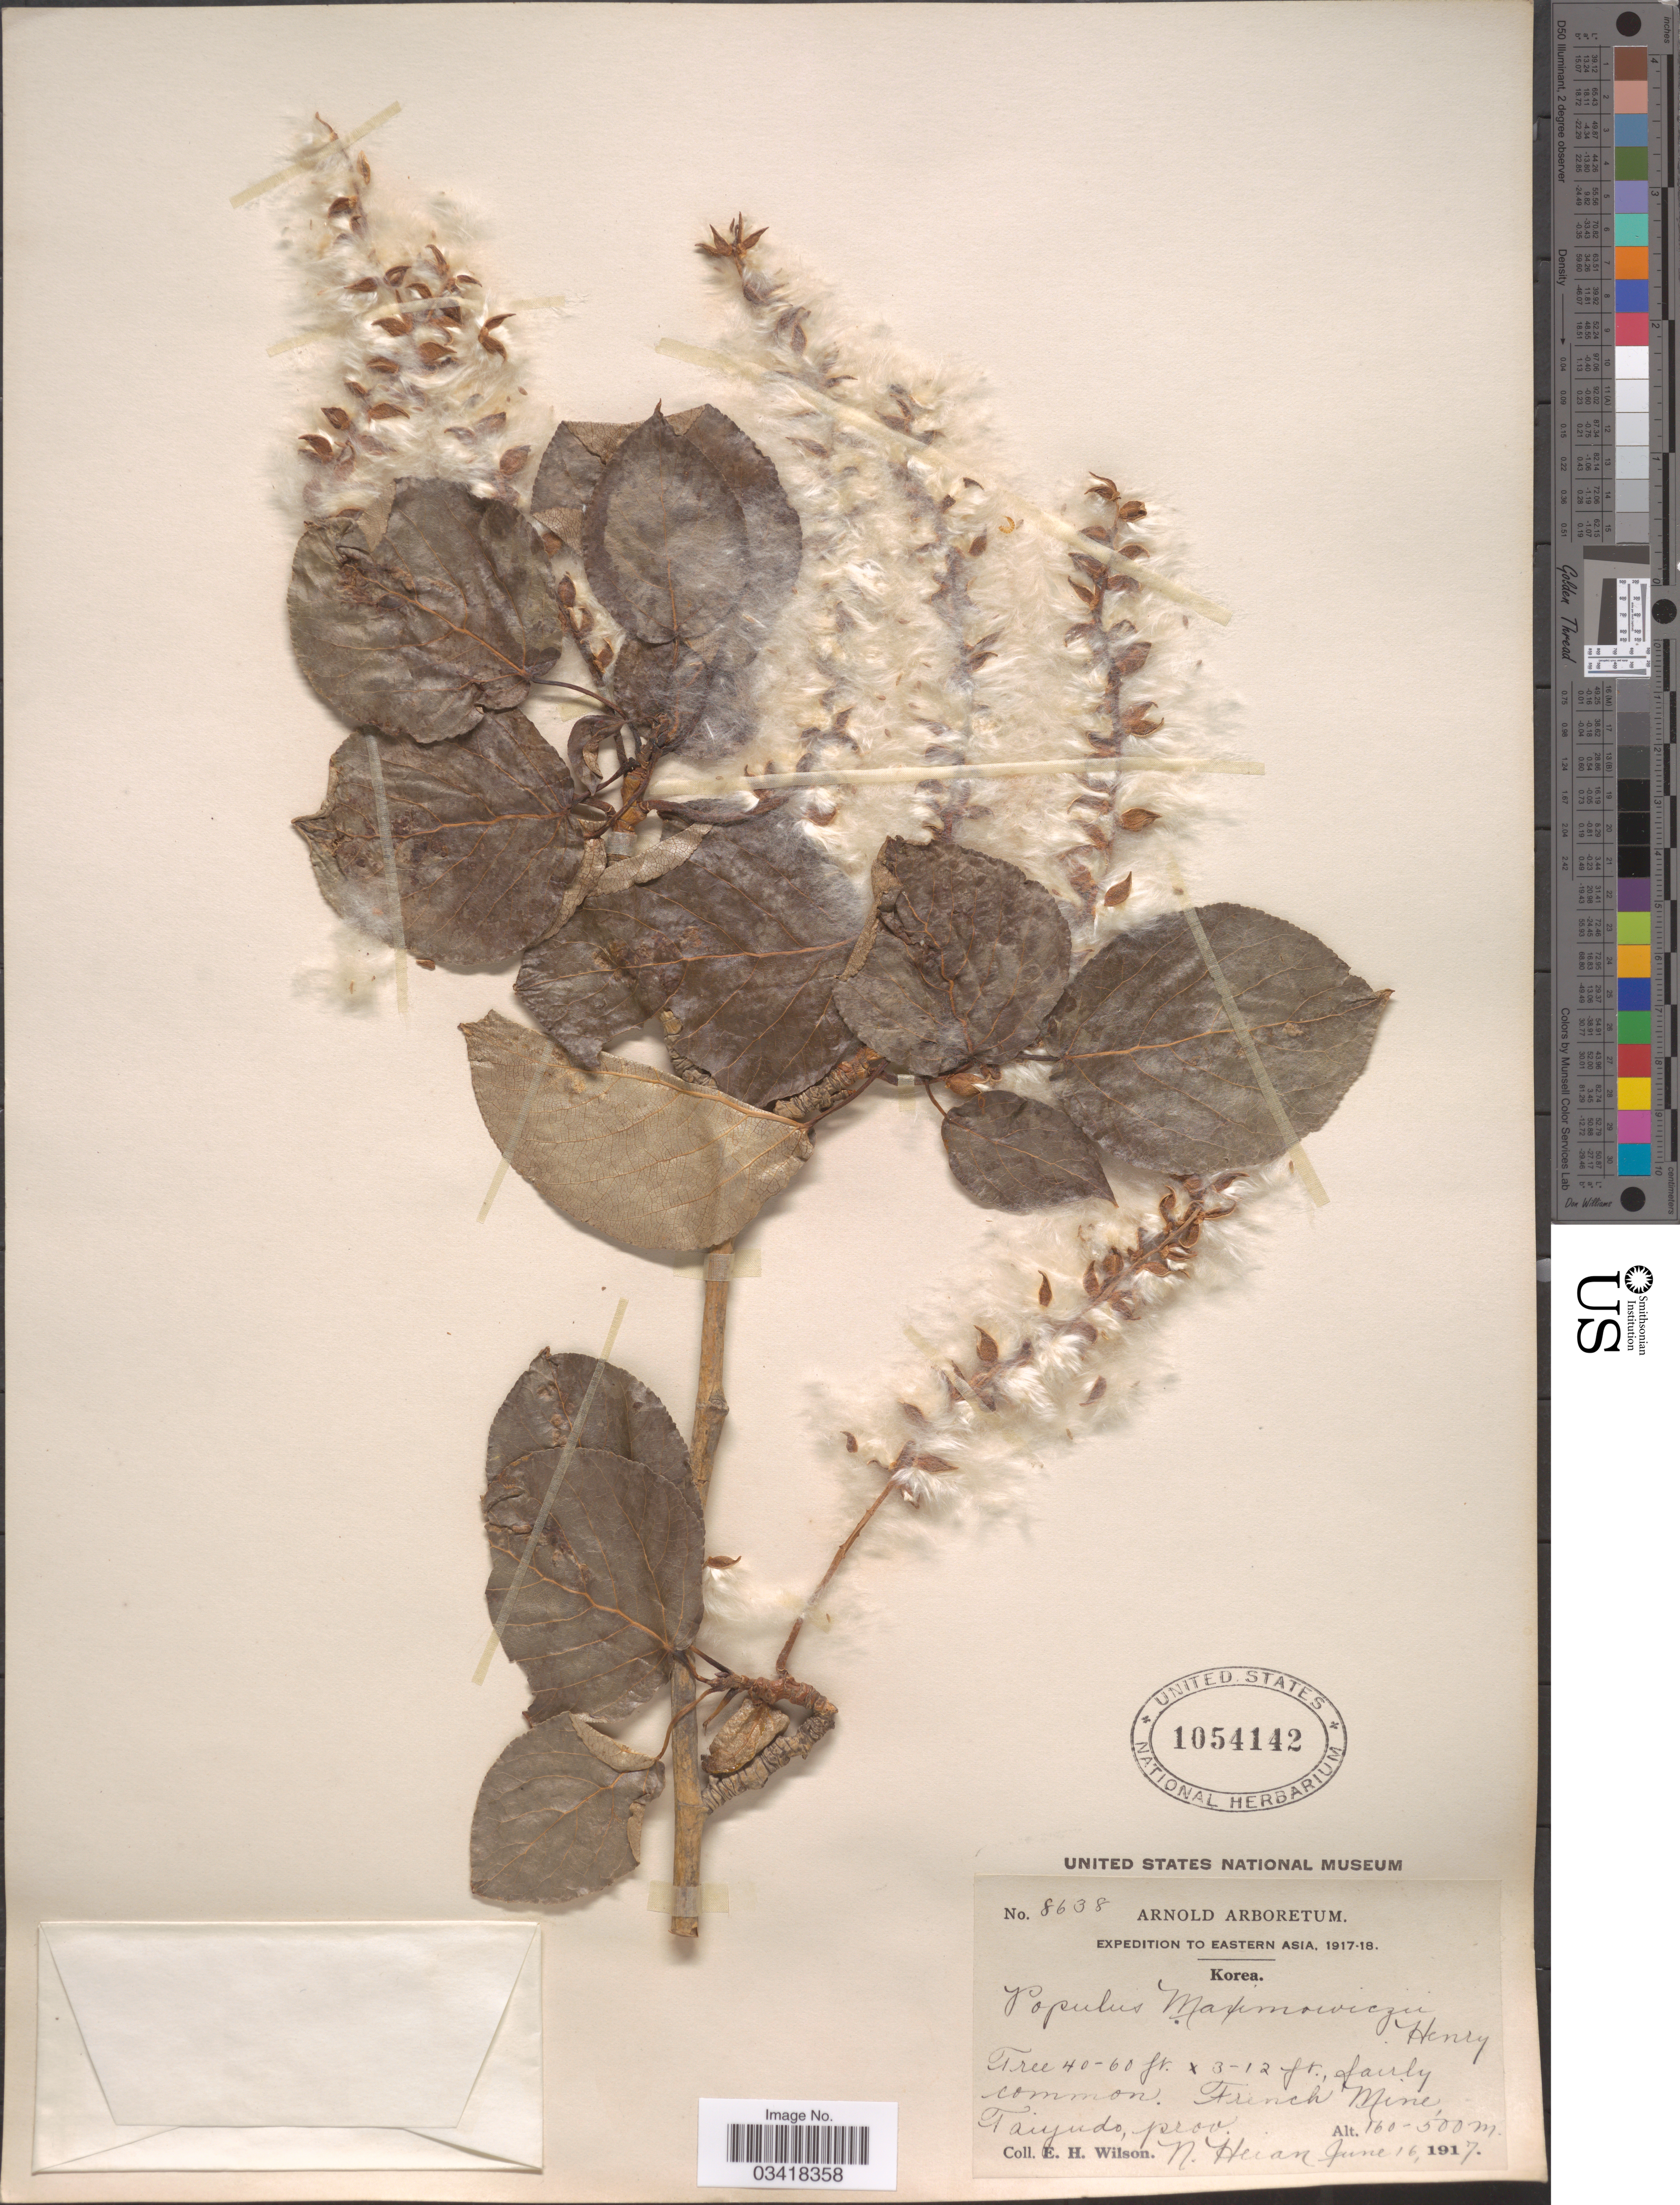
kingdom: Plantae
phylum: Tracheophyta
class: Magnoliopsida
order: Malpighiales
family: Salicaceae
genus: Populus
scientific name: Populus maximowiczii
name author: A. Henry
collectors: E. Wilson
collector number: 8638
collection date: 1917-06-16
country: North Korea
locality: Eastern Asia. French Mine, Taiyudo, prov. N. Heian.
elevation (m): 160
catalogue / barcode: US 1054142